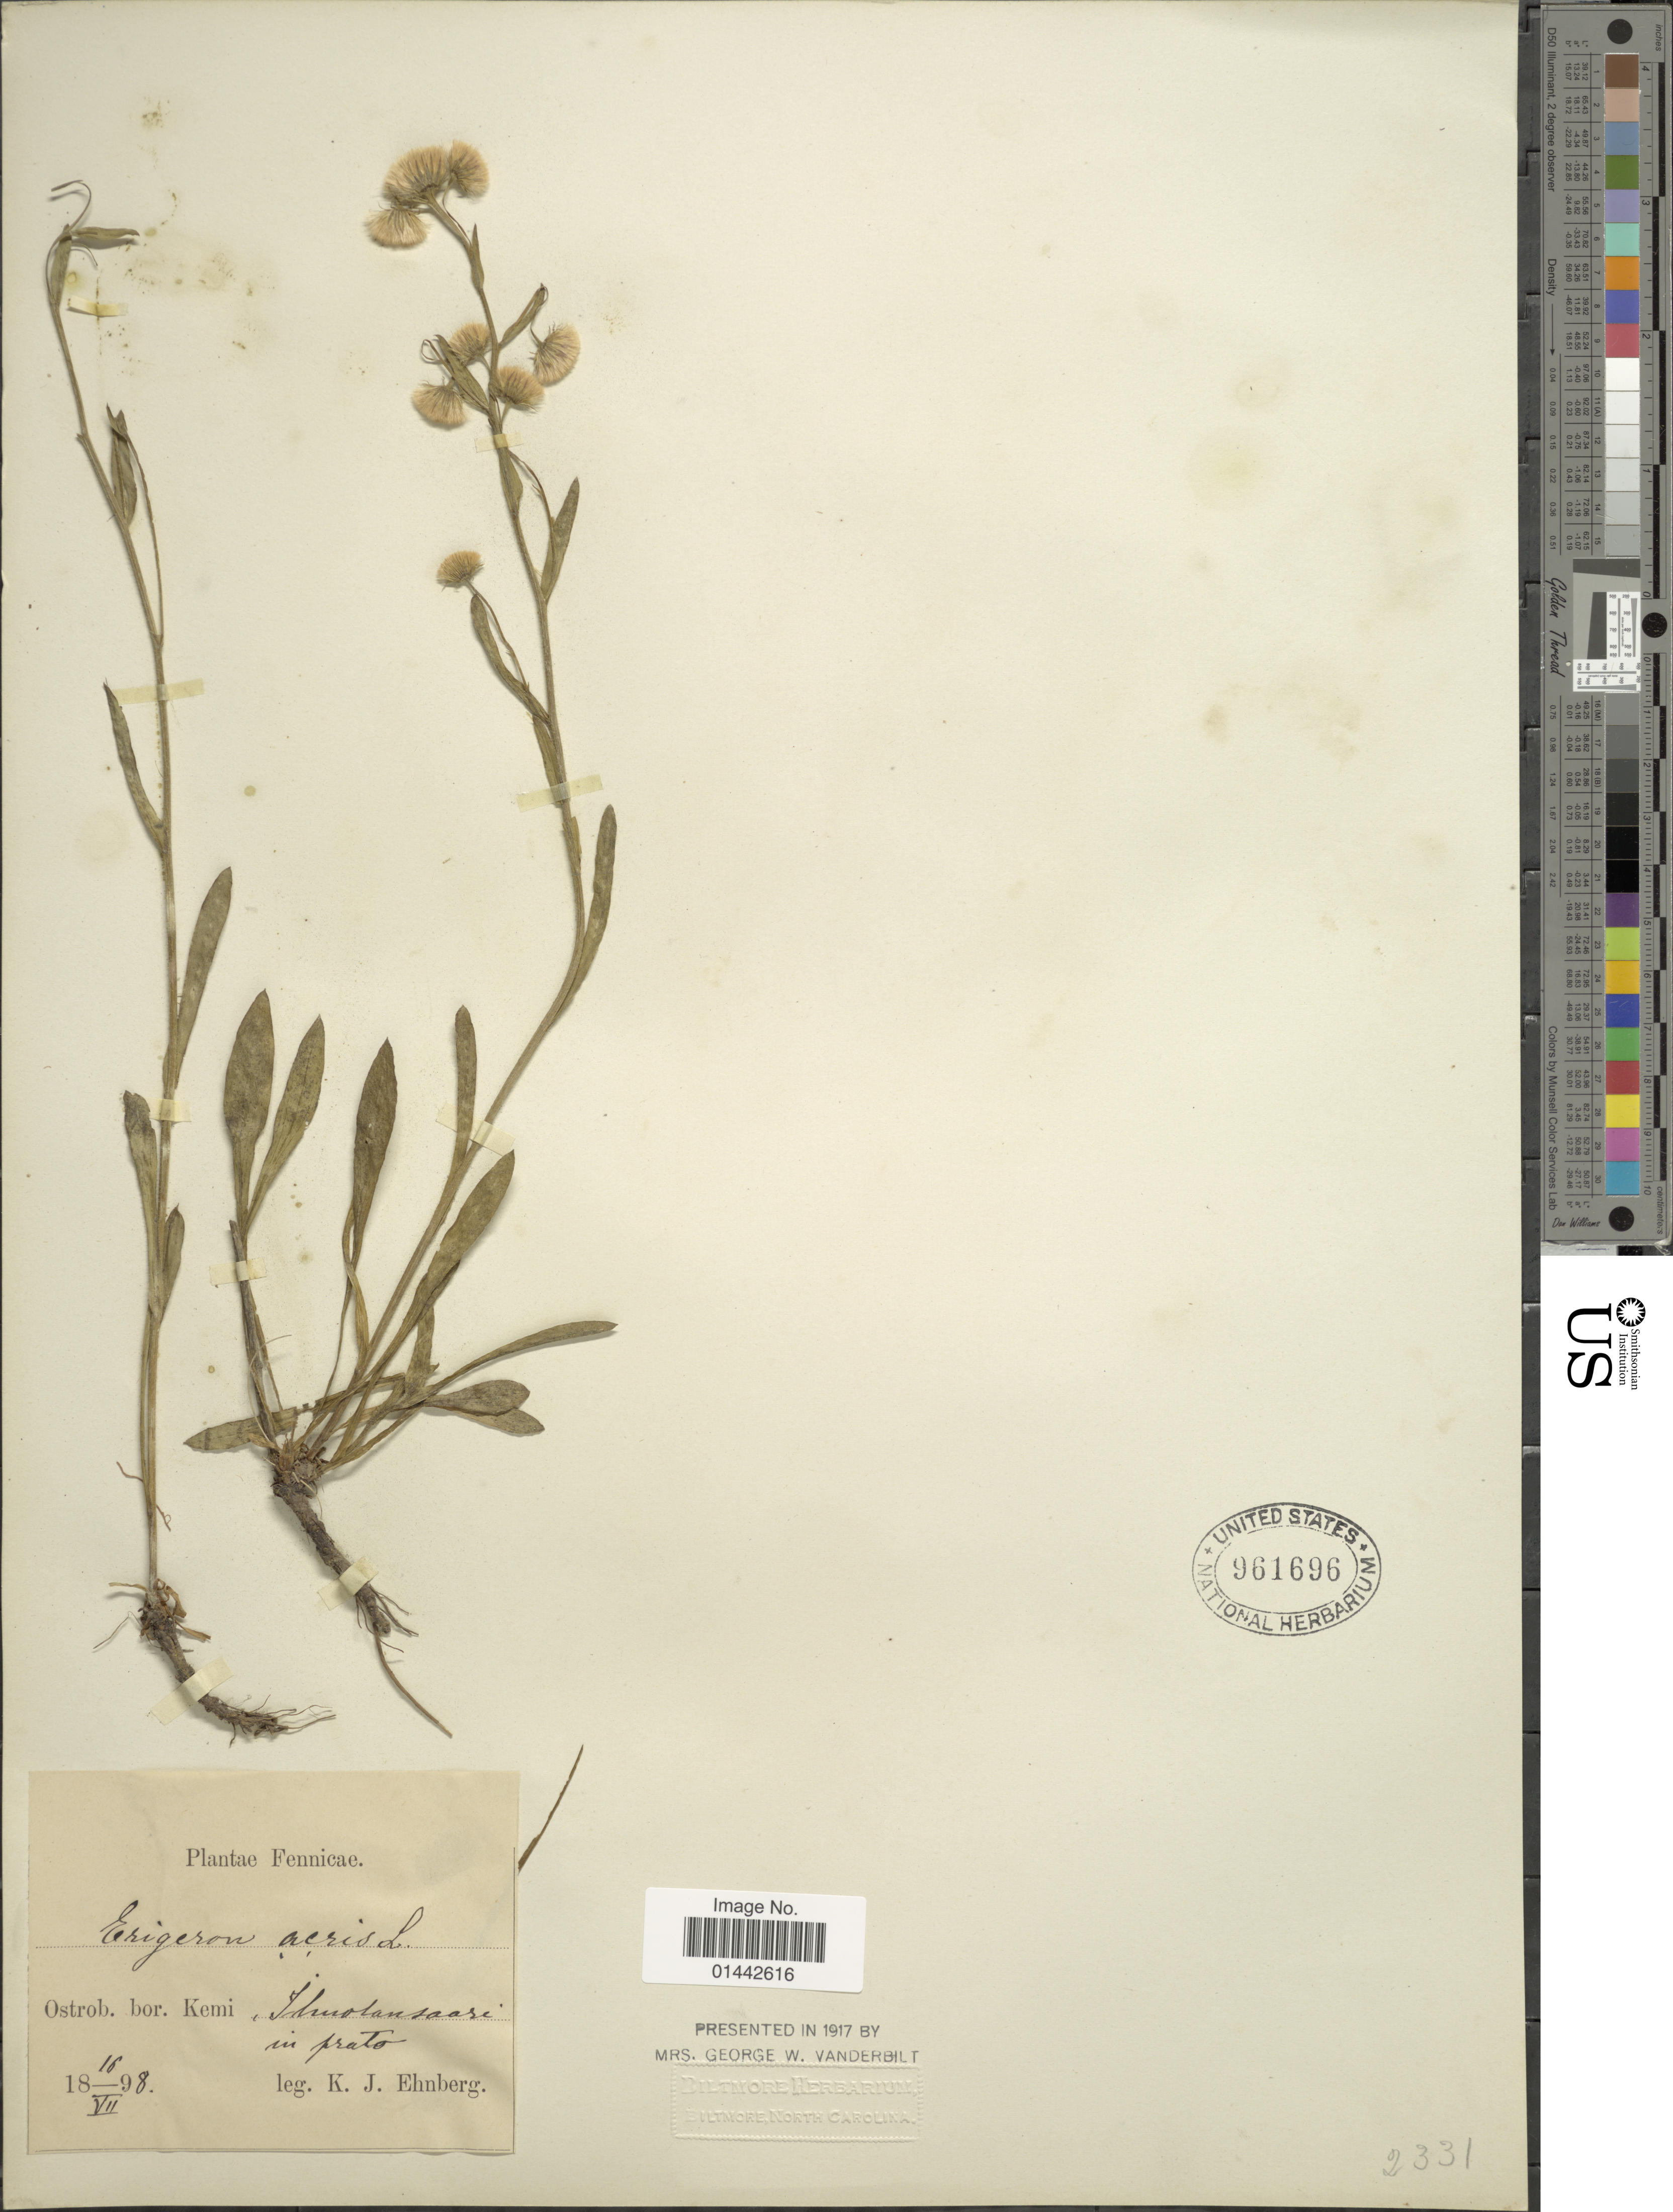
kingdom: Plantae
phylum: Tracheophyta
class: Magnoliopsida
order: Asterales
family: Asteraceae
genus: Erigeron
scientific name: Erigeron acris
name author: L.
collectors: K. Ehnberg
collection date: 1898-07-16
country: Finland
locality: Fennicae, Ostrob. bor. Kemi, Ihuolansaari in prato.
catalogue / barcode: US 961696